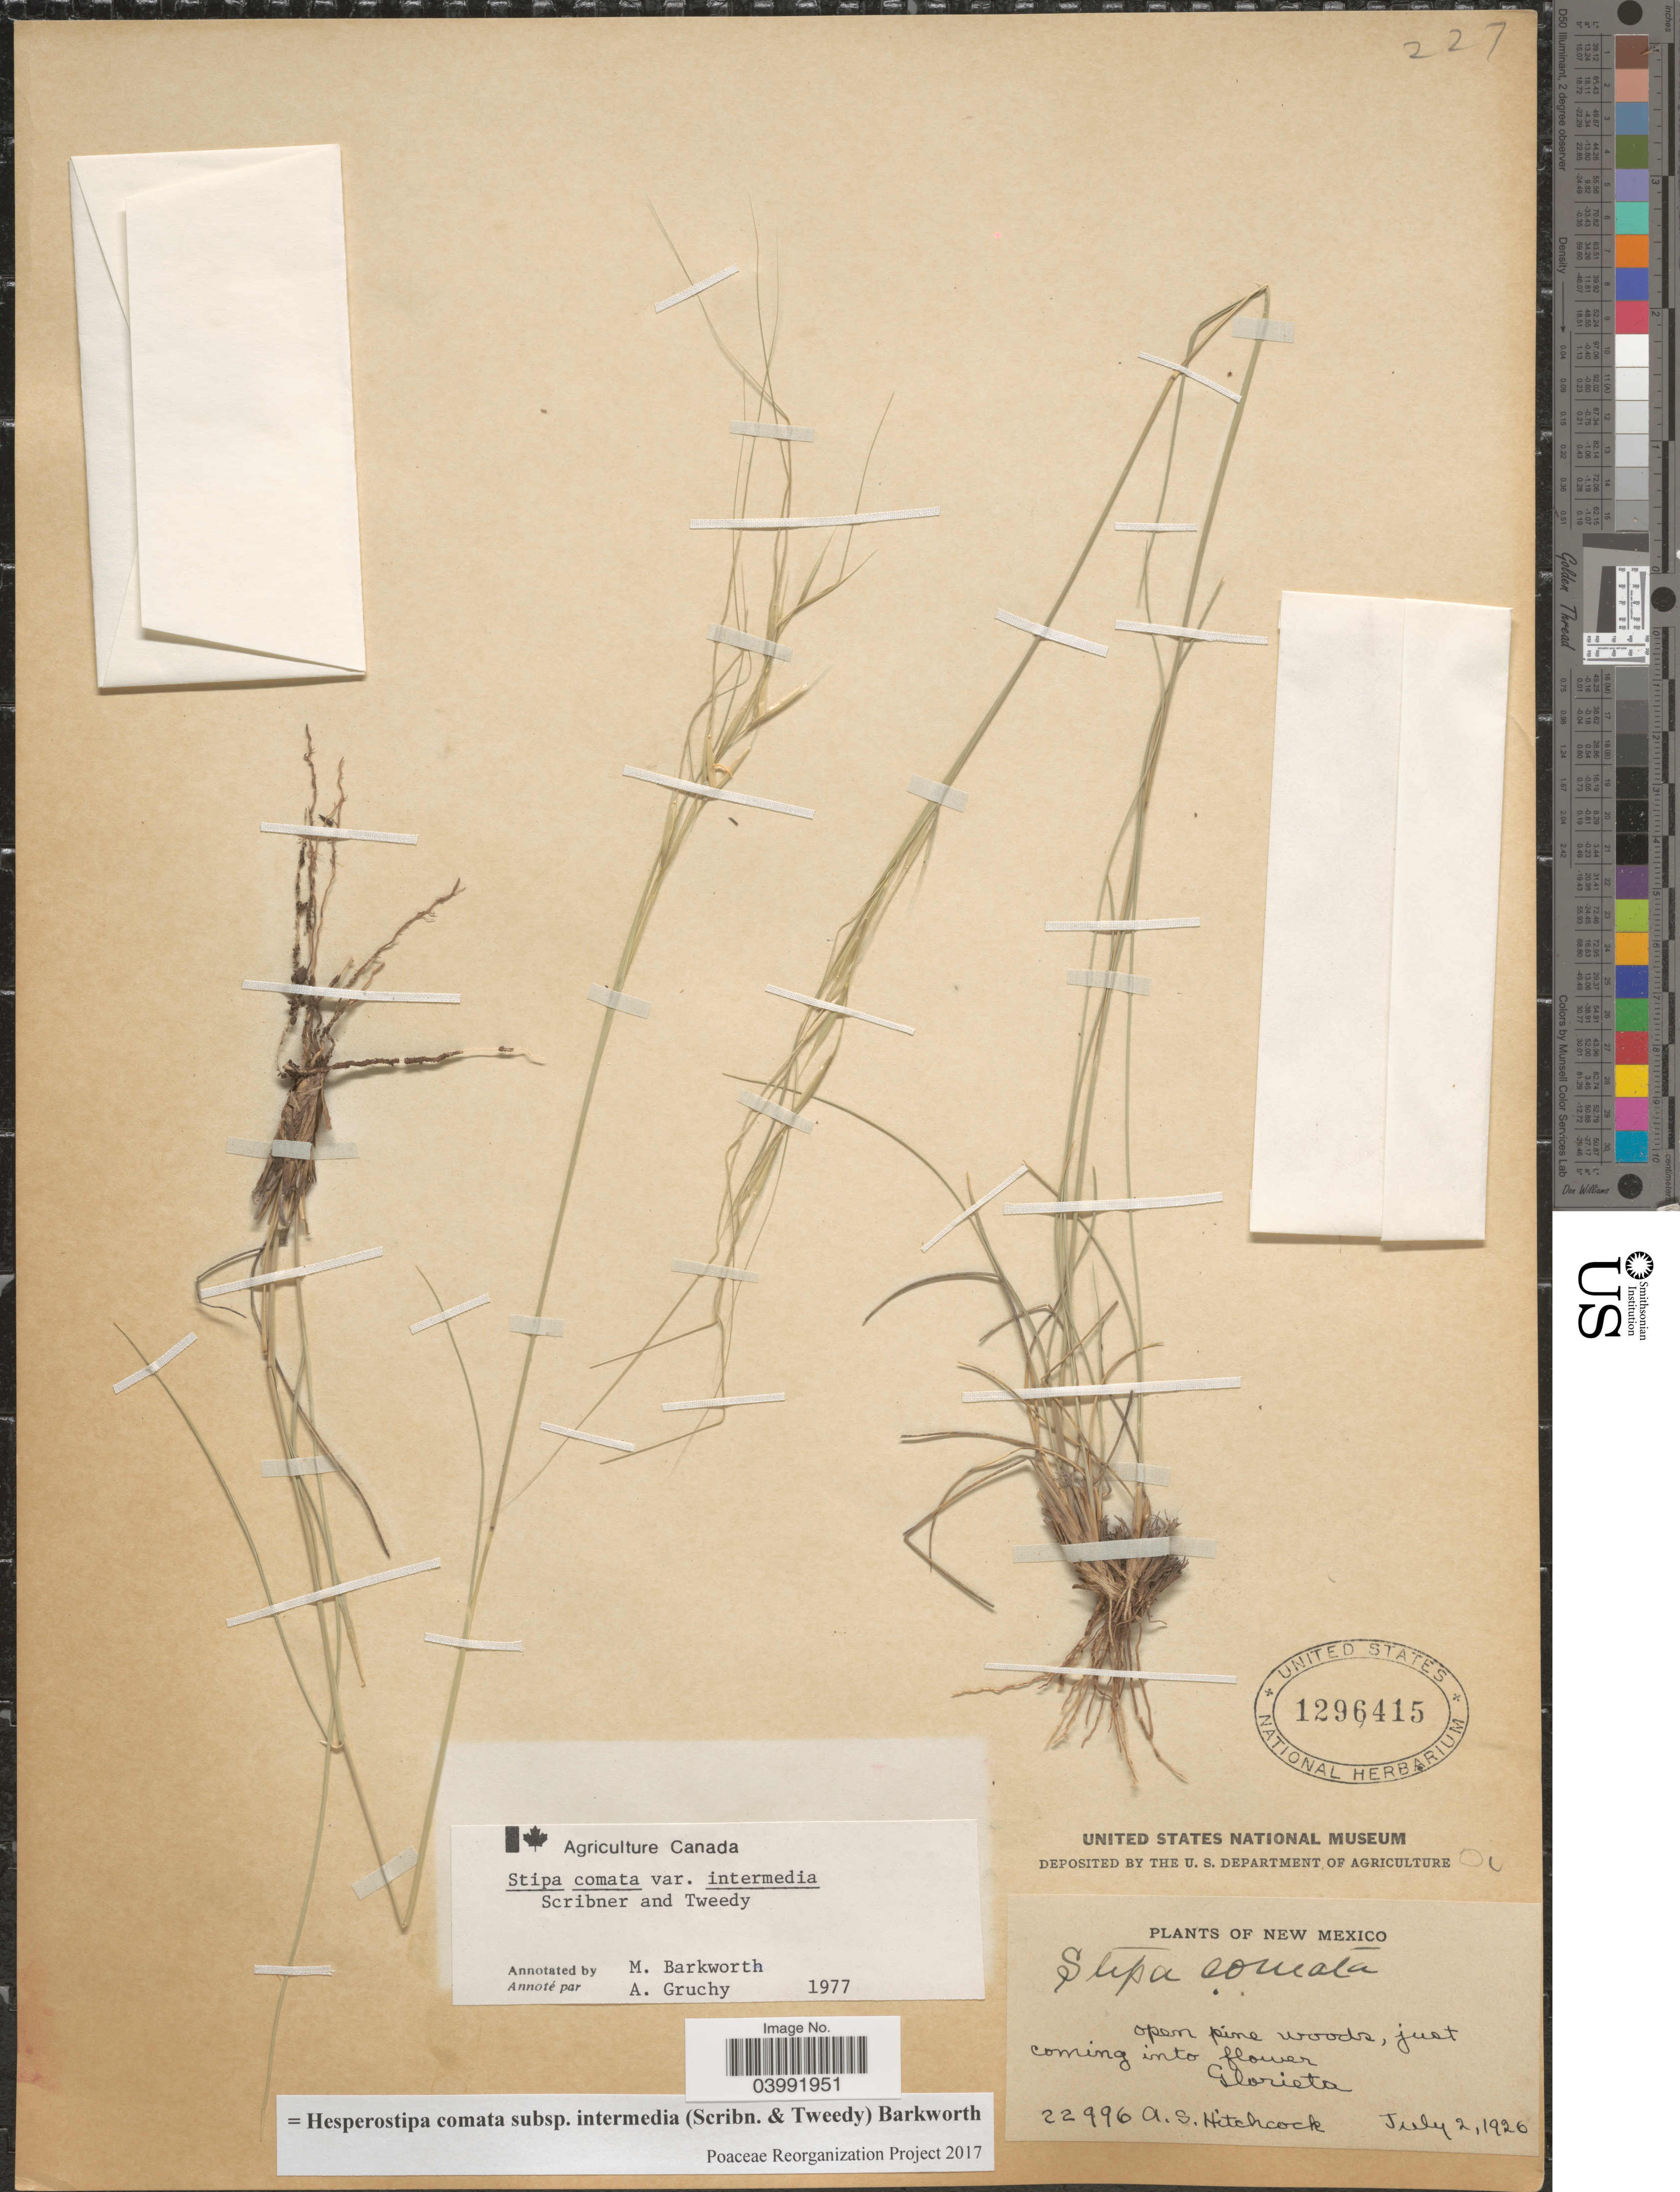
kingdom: Plantae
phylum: Tracheophyta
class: Liliopsida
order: Poales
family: Poaceae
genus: Hesperostipa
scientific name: Hesperostipa comata subsp. intermedia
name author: (Scribn. & Tweedy) Barkworth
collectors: A. S. Hitchcock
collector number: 22996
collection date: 1926-07-02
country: United States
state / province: New Mexico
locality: Glorieta.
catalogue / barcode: US 1296415